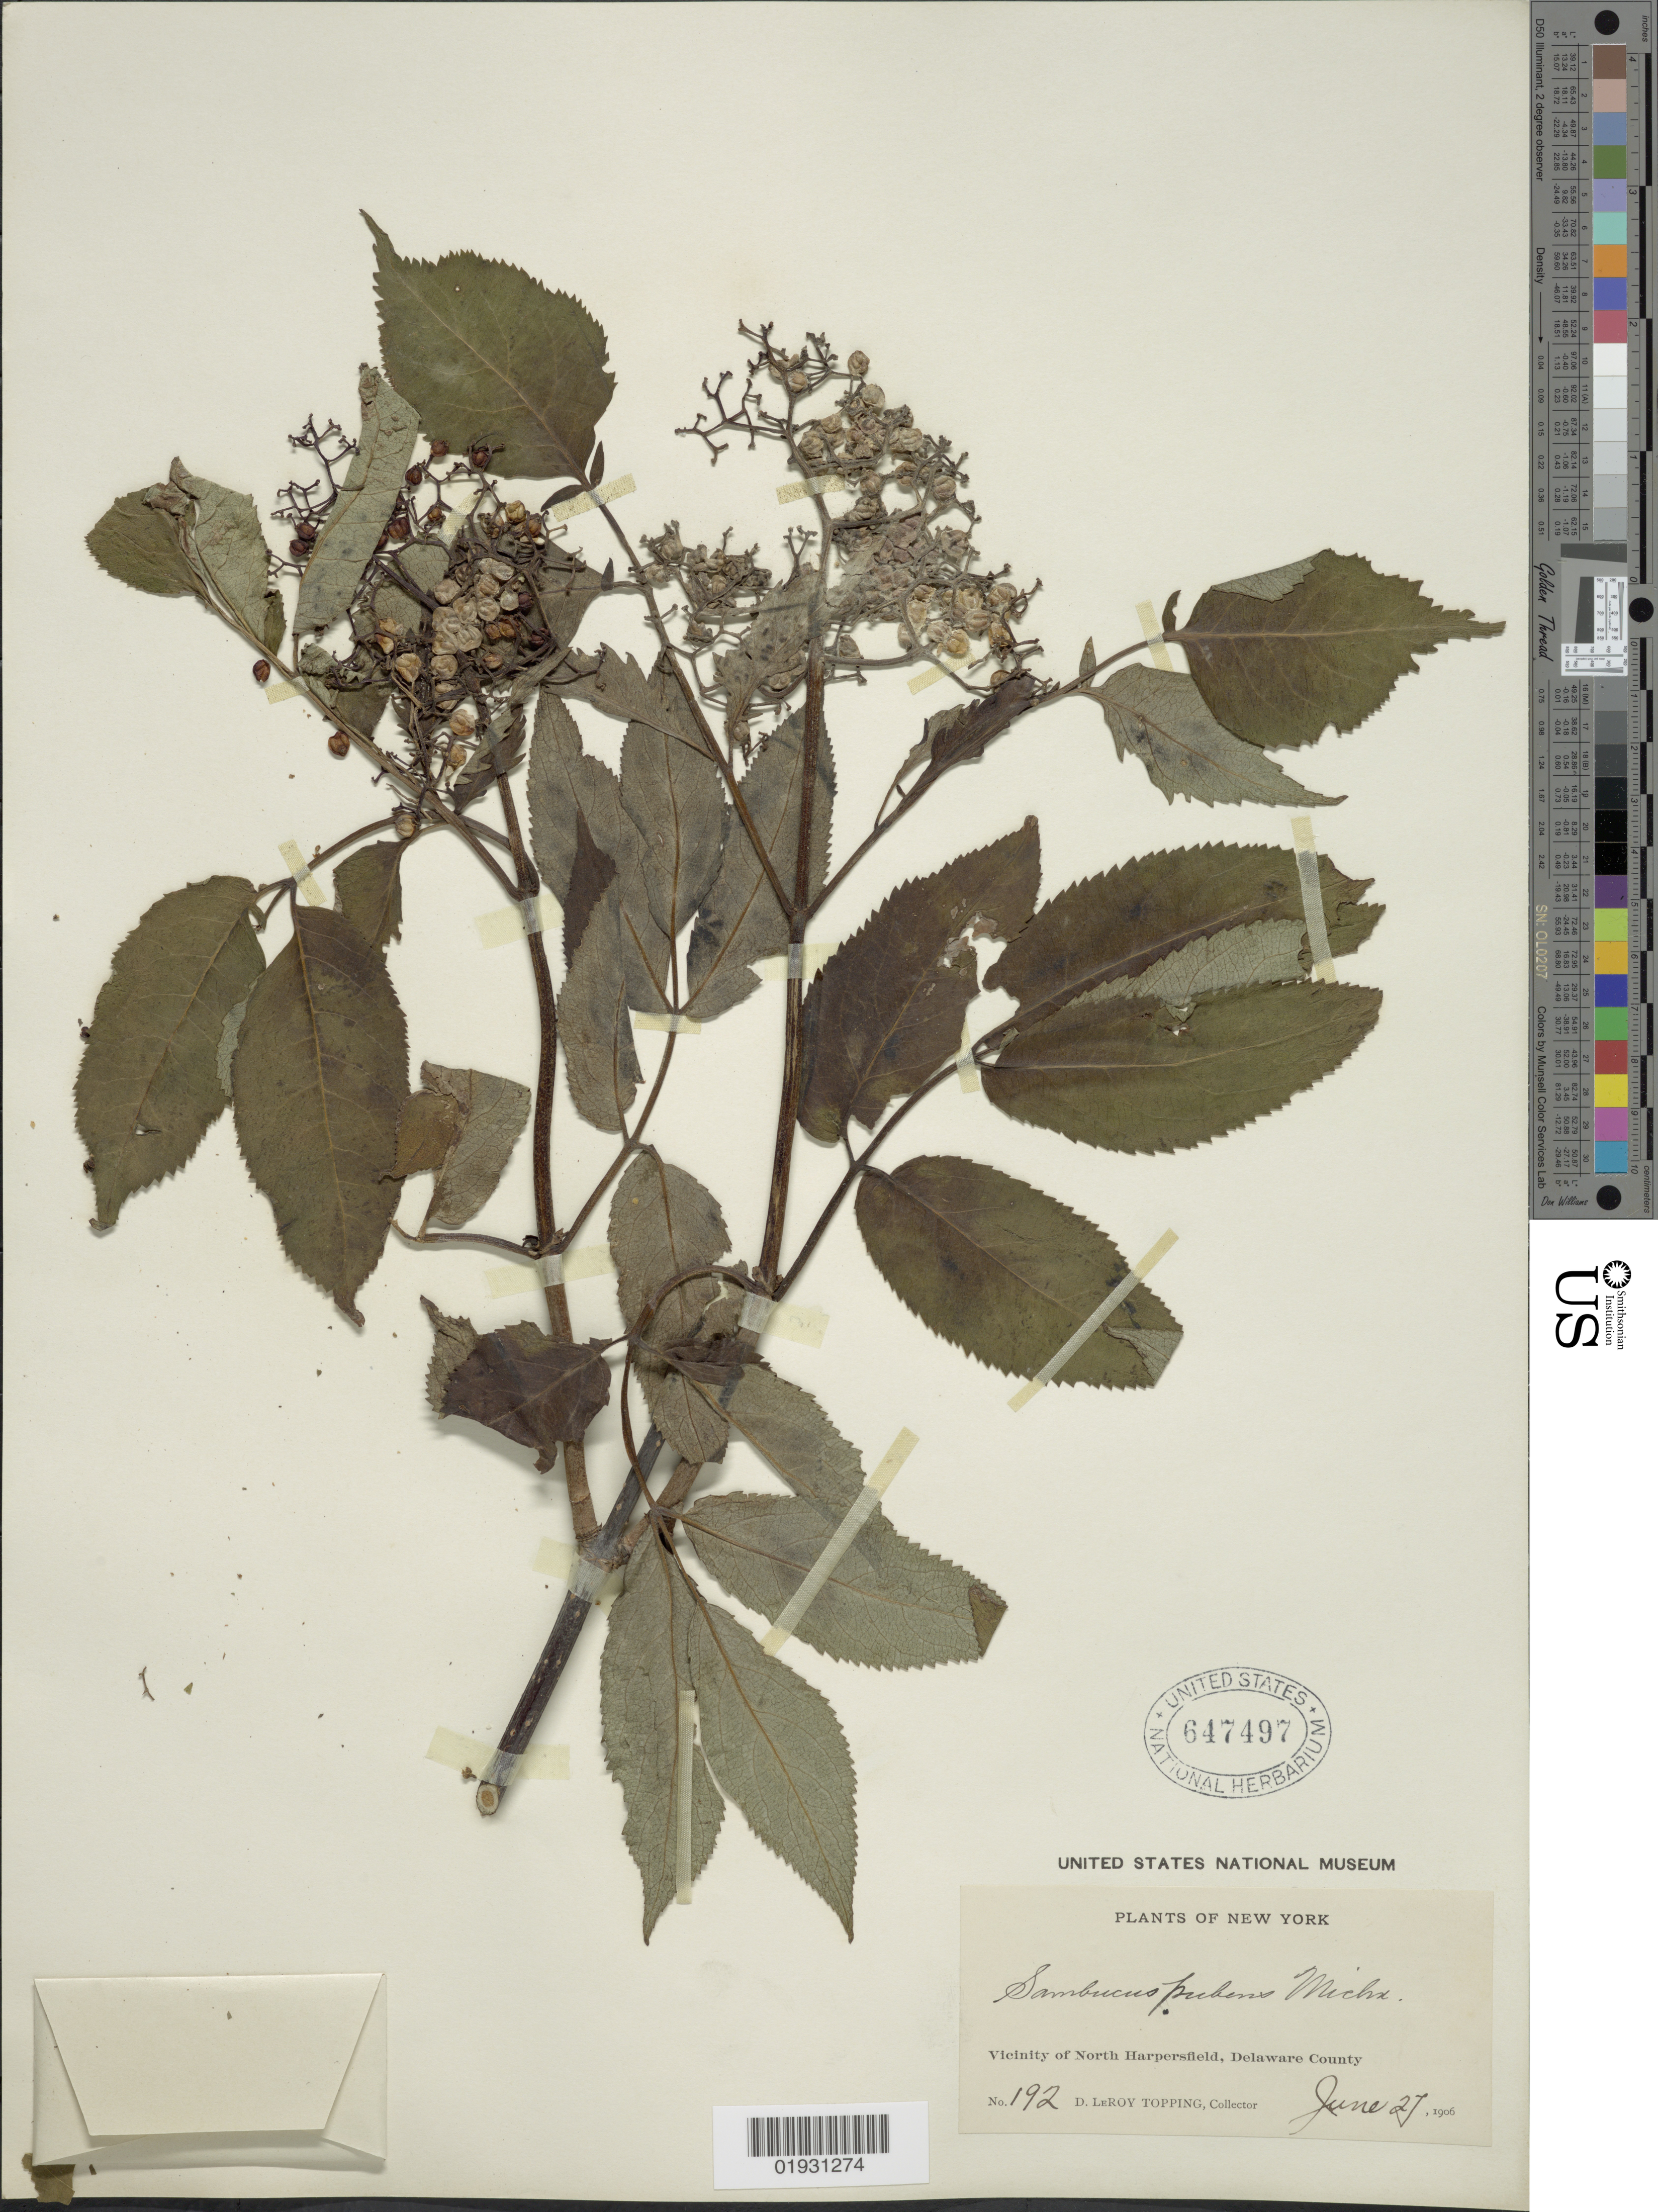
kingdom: Plantae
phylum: Tracheophyta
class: Magnoliopsida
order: Dipsacales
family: Viburnaceae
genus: Sambucus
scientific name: Sambucus racemosa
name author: L.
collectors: D. L. Topping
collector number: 192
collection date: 1906-06-27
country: United States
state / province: New York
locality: Vicinity of North Harpersfield, Delaware County.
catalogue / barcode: US 647497